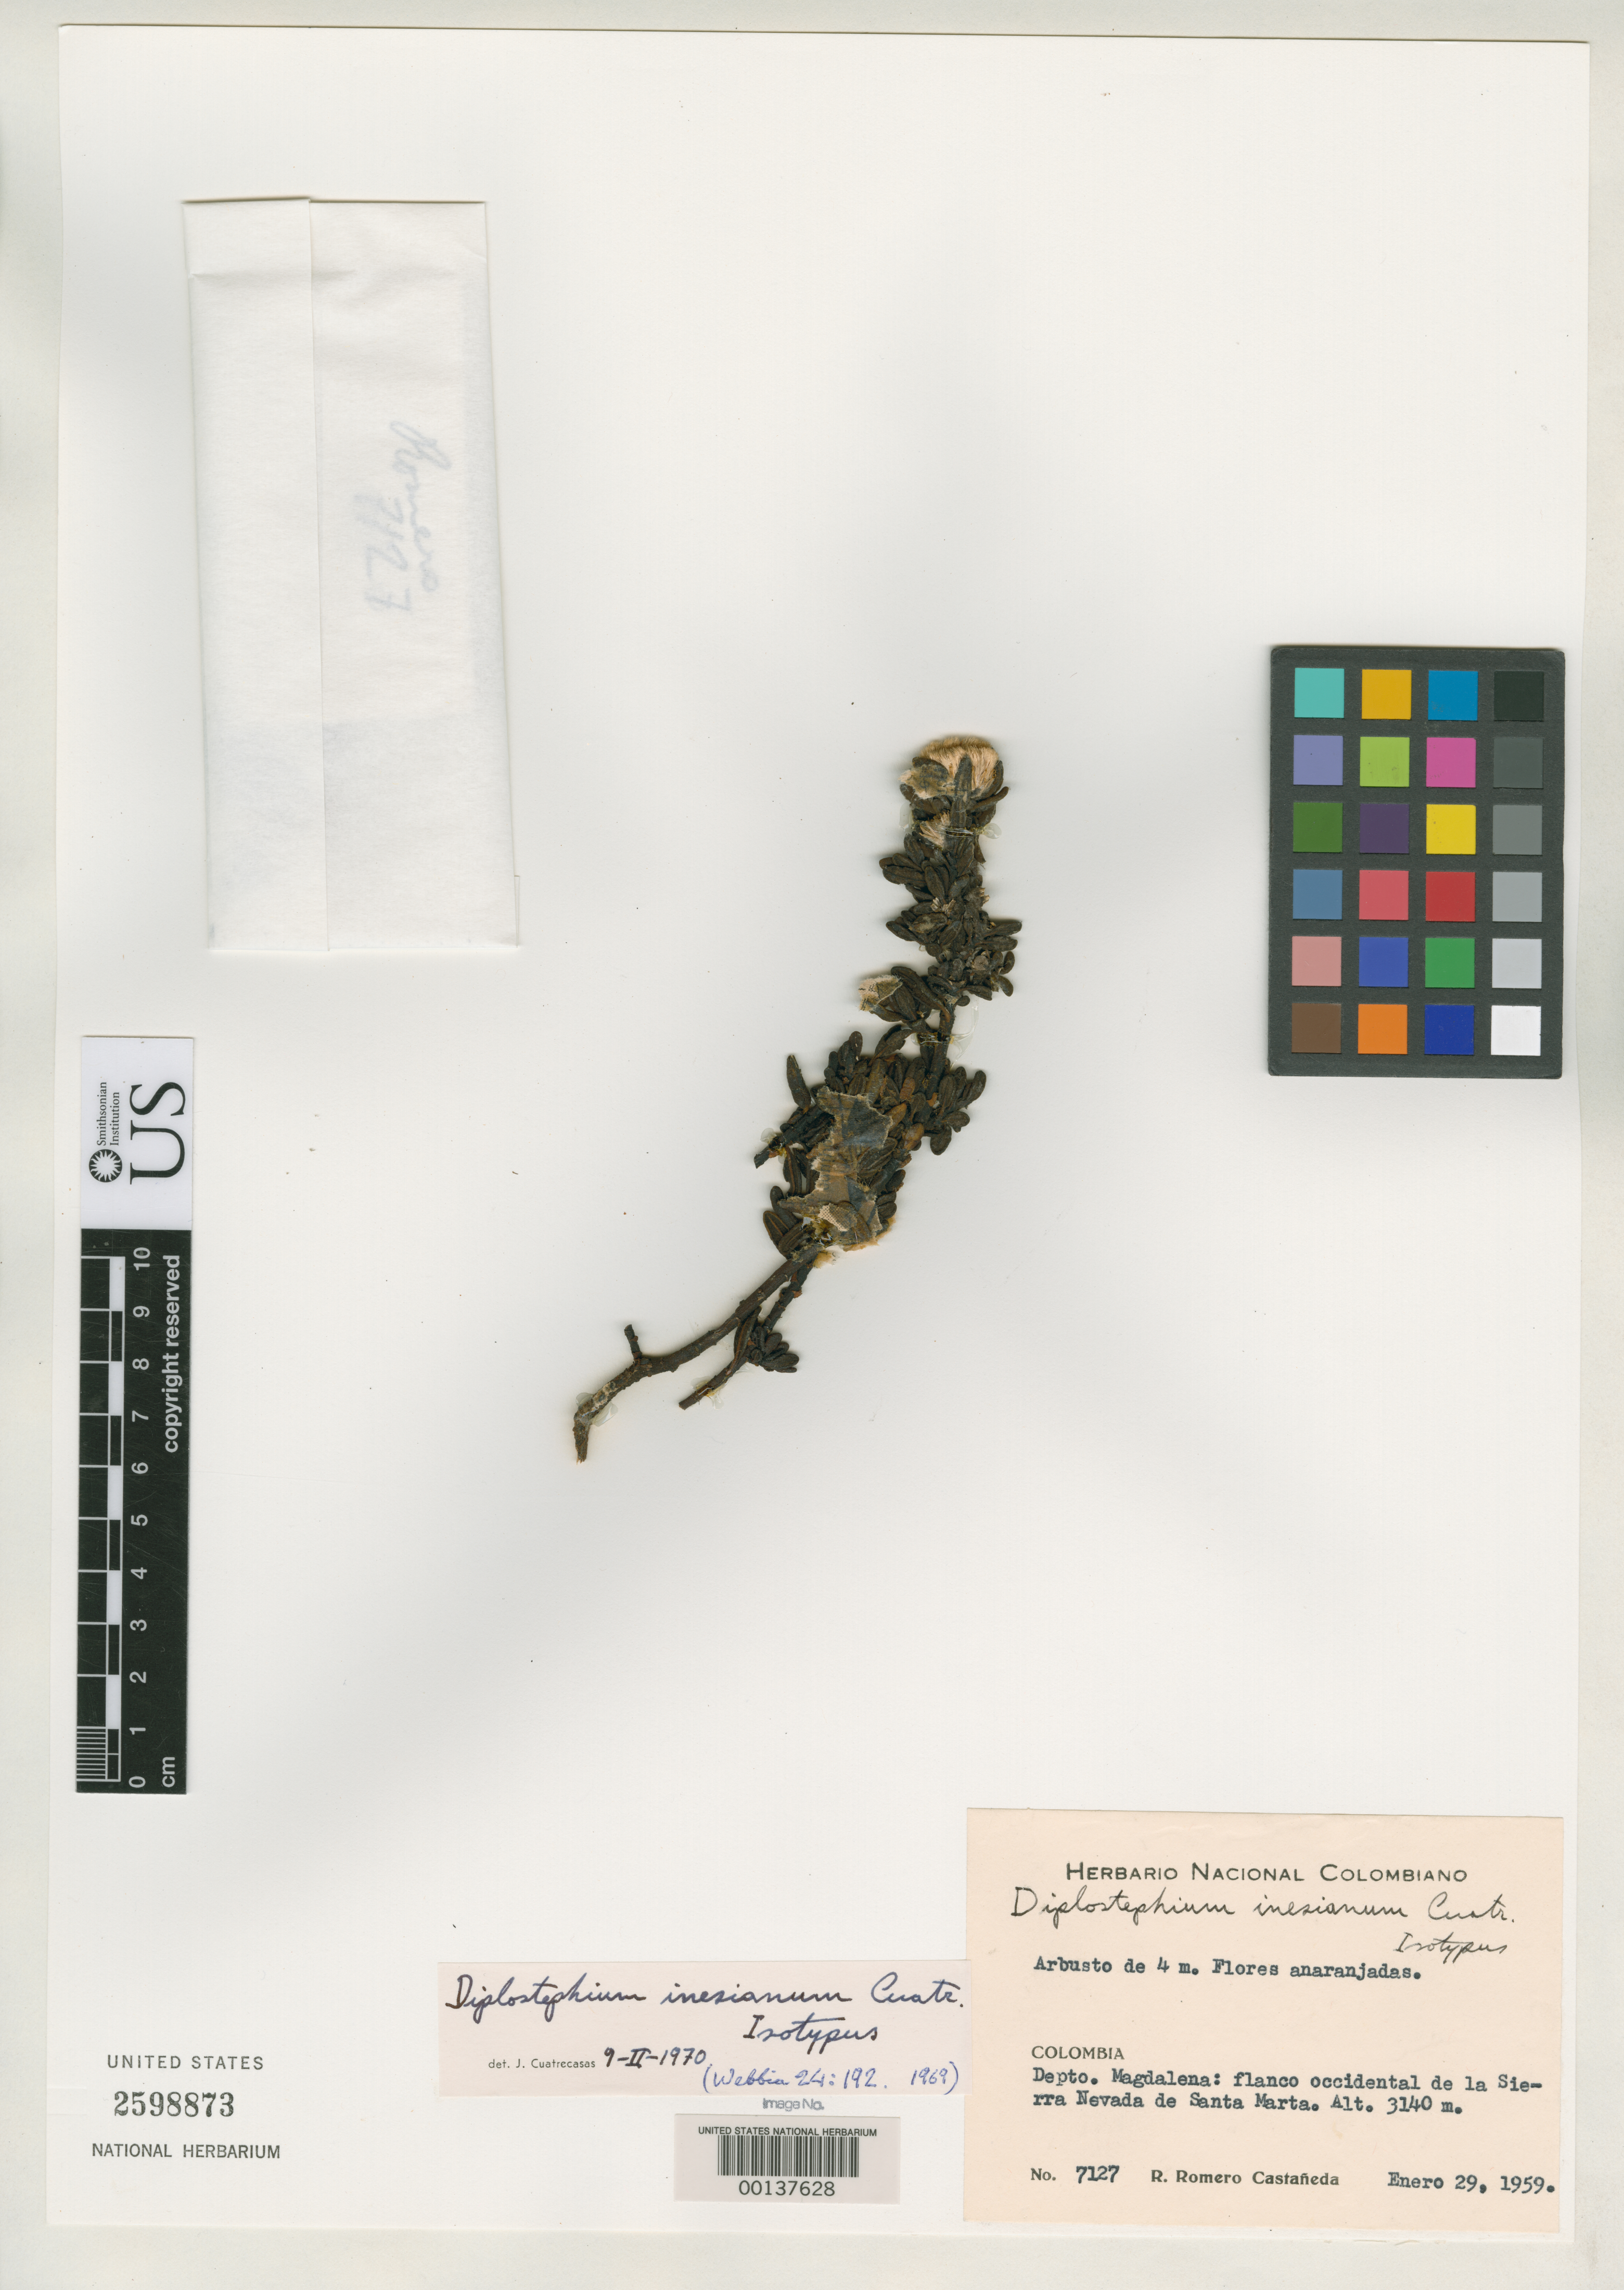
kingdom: Plantae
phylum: Tracheophyta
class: Magnoliopsida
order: Asterales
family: Asteraceae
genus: Diplostephium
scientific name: Diplostephium inesianum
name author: Cuatrec.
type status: Isotype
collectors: R. Romero Castañeda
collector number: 7127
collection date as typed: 29 Jan 1959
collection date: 1959-01-29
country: Colombia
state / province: Magdalena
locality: Sierra Nevada de Santa Marta.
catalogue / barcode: US 2598873